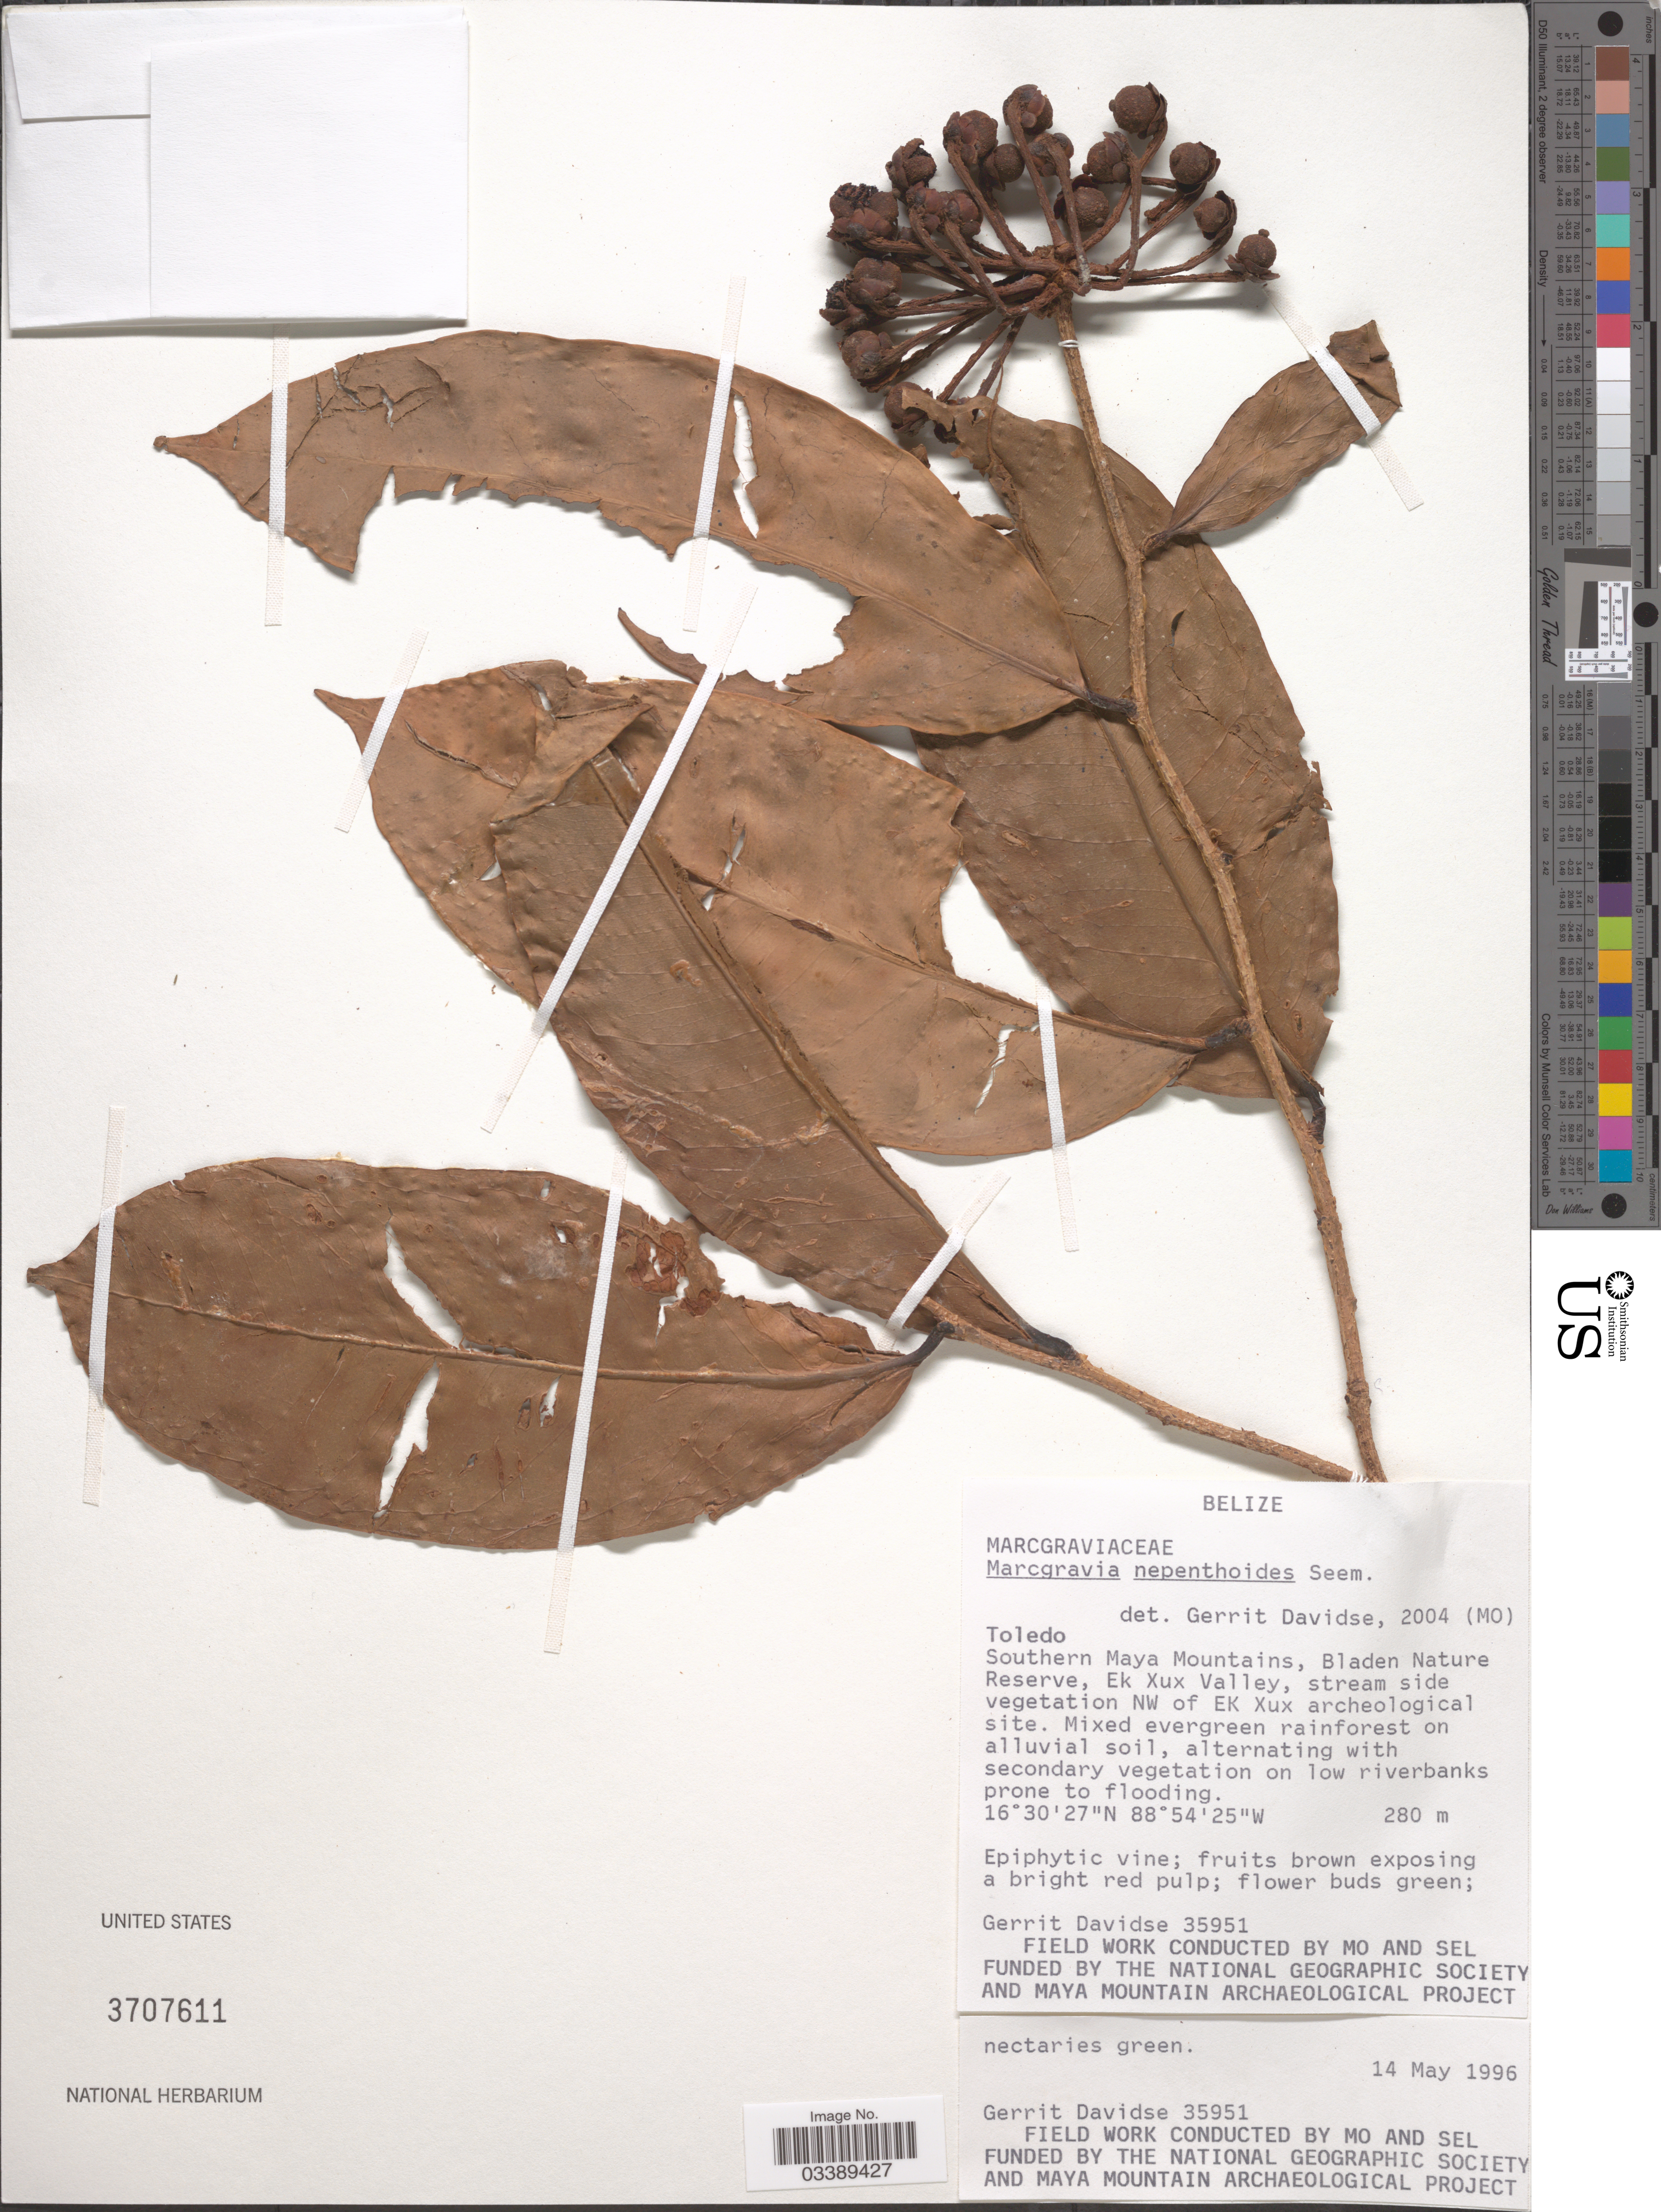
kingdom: Plantae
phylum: Tracheophyta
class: Magnoliopsida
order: Ericales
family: Marcgraviaceae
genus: Marcgravia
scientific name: Marcgravia nepenthoides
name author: Seem.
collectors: G. Davidse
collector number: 35951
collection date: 1996-05-14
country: Belize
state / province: Toledo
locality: Southern Maya Mountains, Bladen Nature Reserve, Ek Xux Valley, stream side vegetation NW of Ek Xux archeological site.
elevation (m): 280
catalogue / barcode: US 3707611